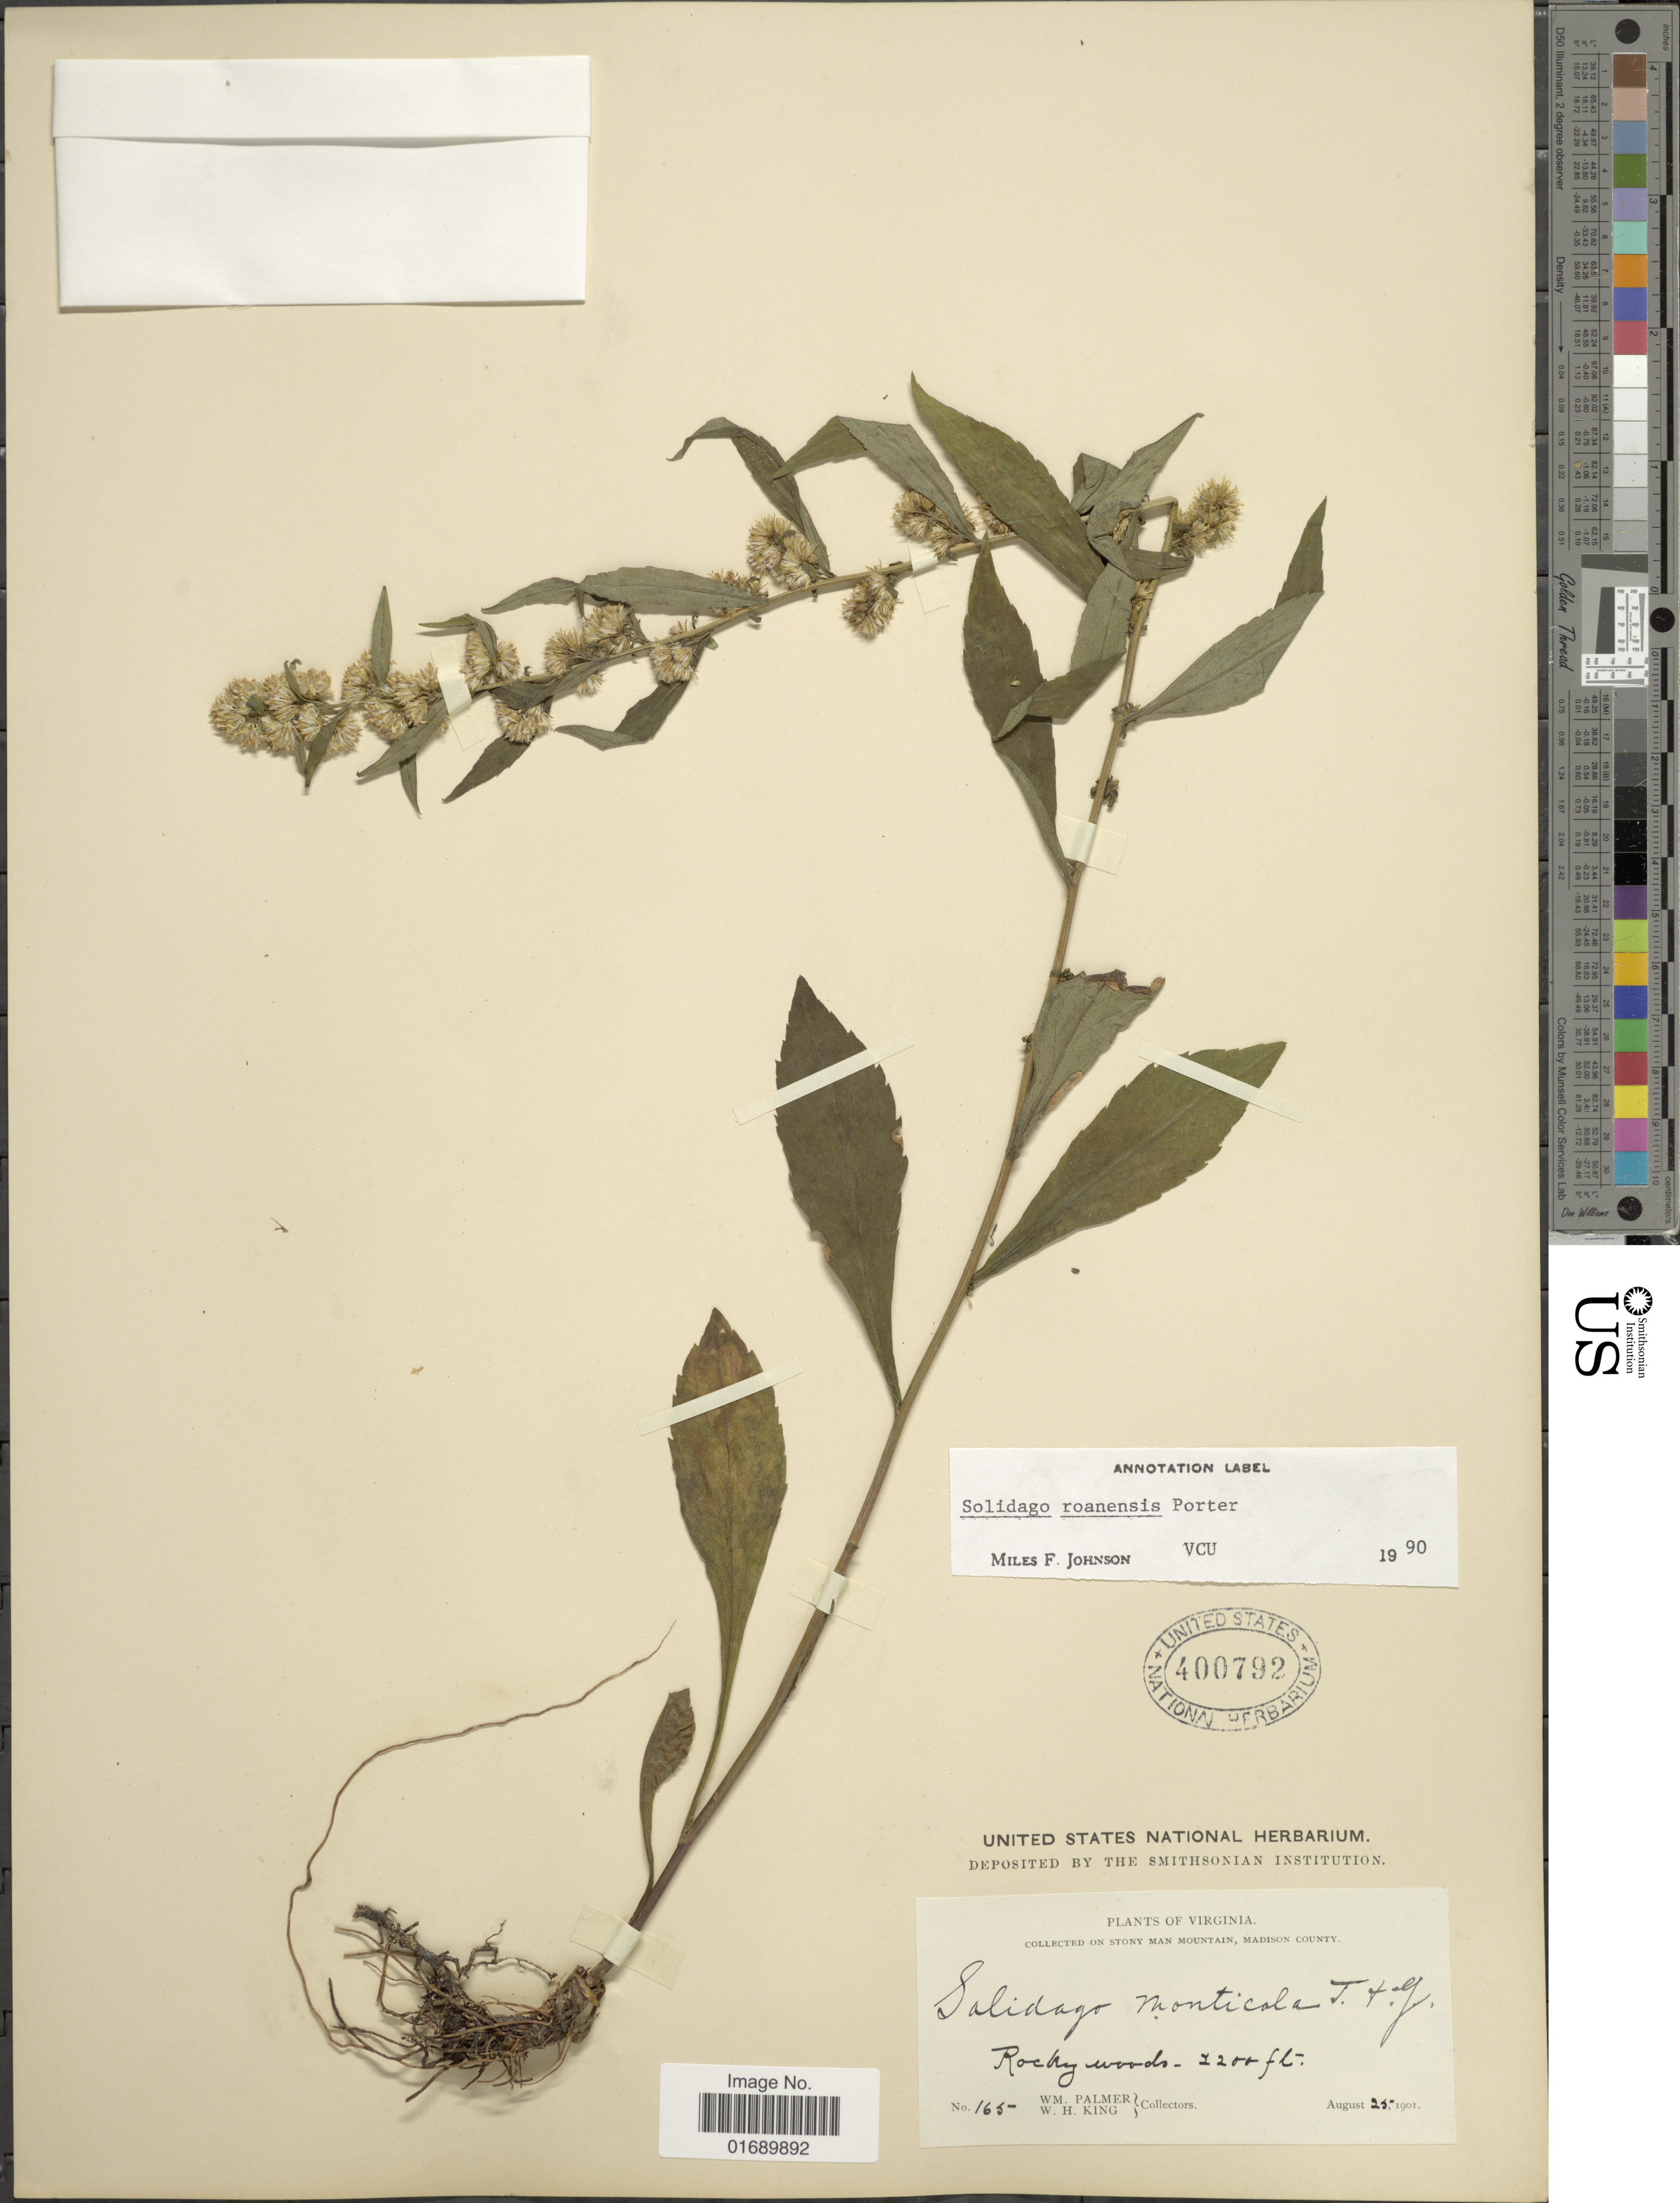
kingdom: Plantae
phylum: Tracheophyta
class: Magnoliopsida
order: Asterales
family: Asteraceae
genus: Solidago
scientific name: Solidago roanensis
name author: Porter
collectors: W. Palmer & W. H. King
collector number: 165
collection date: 1901-08-25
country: United States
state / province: Virginia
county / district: Madison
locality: On stony man Mountain, Rocky woods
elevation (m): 671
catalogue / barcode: US 400792